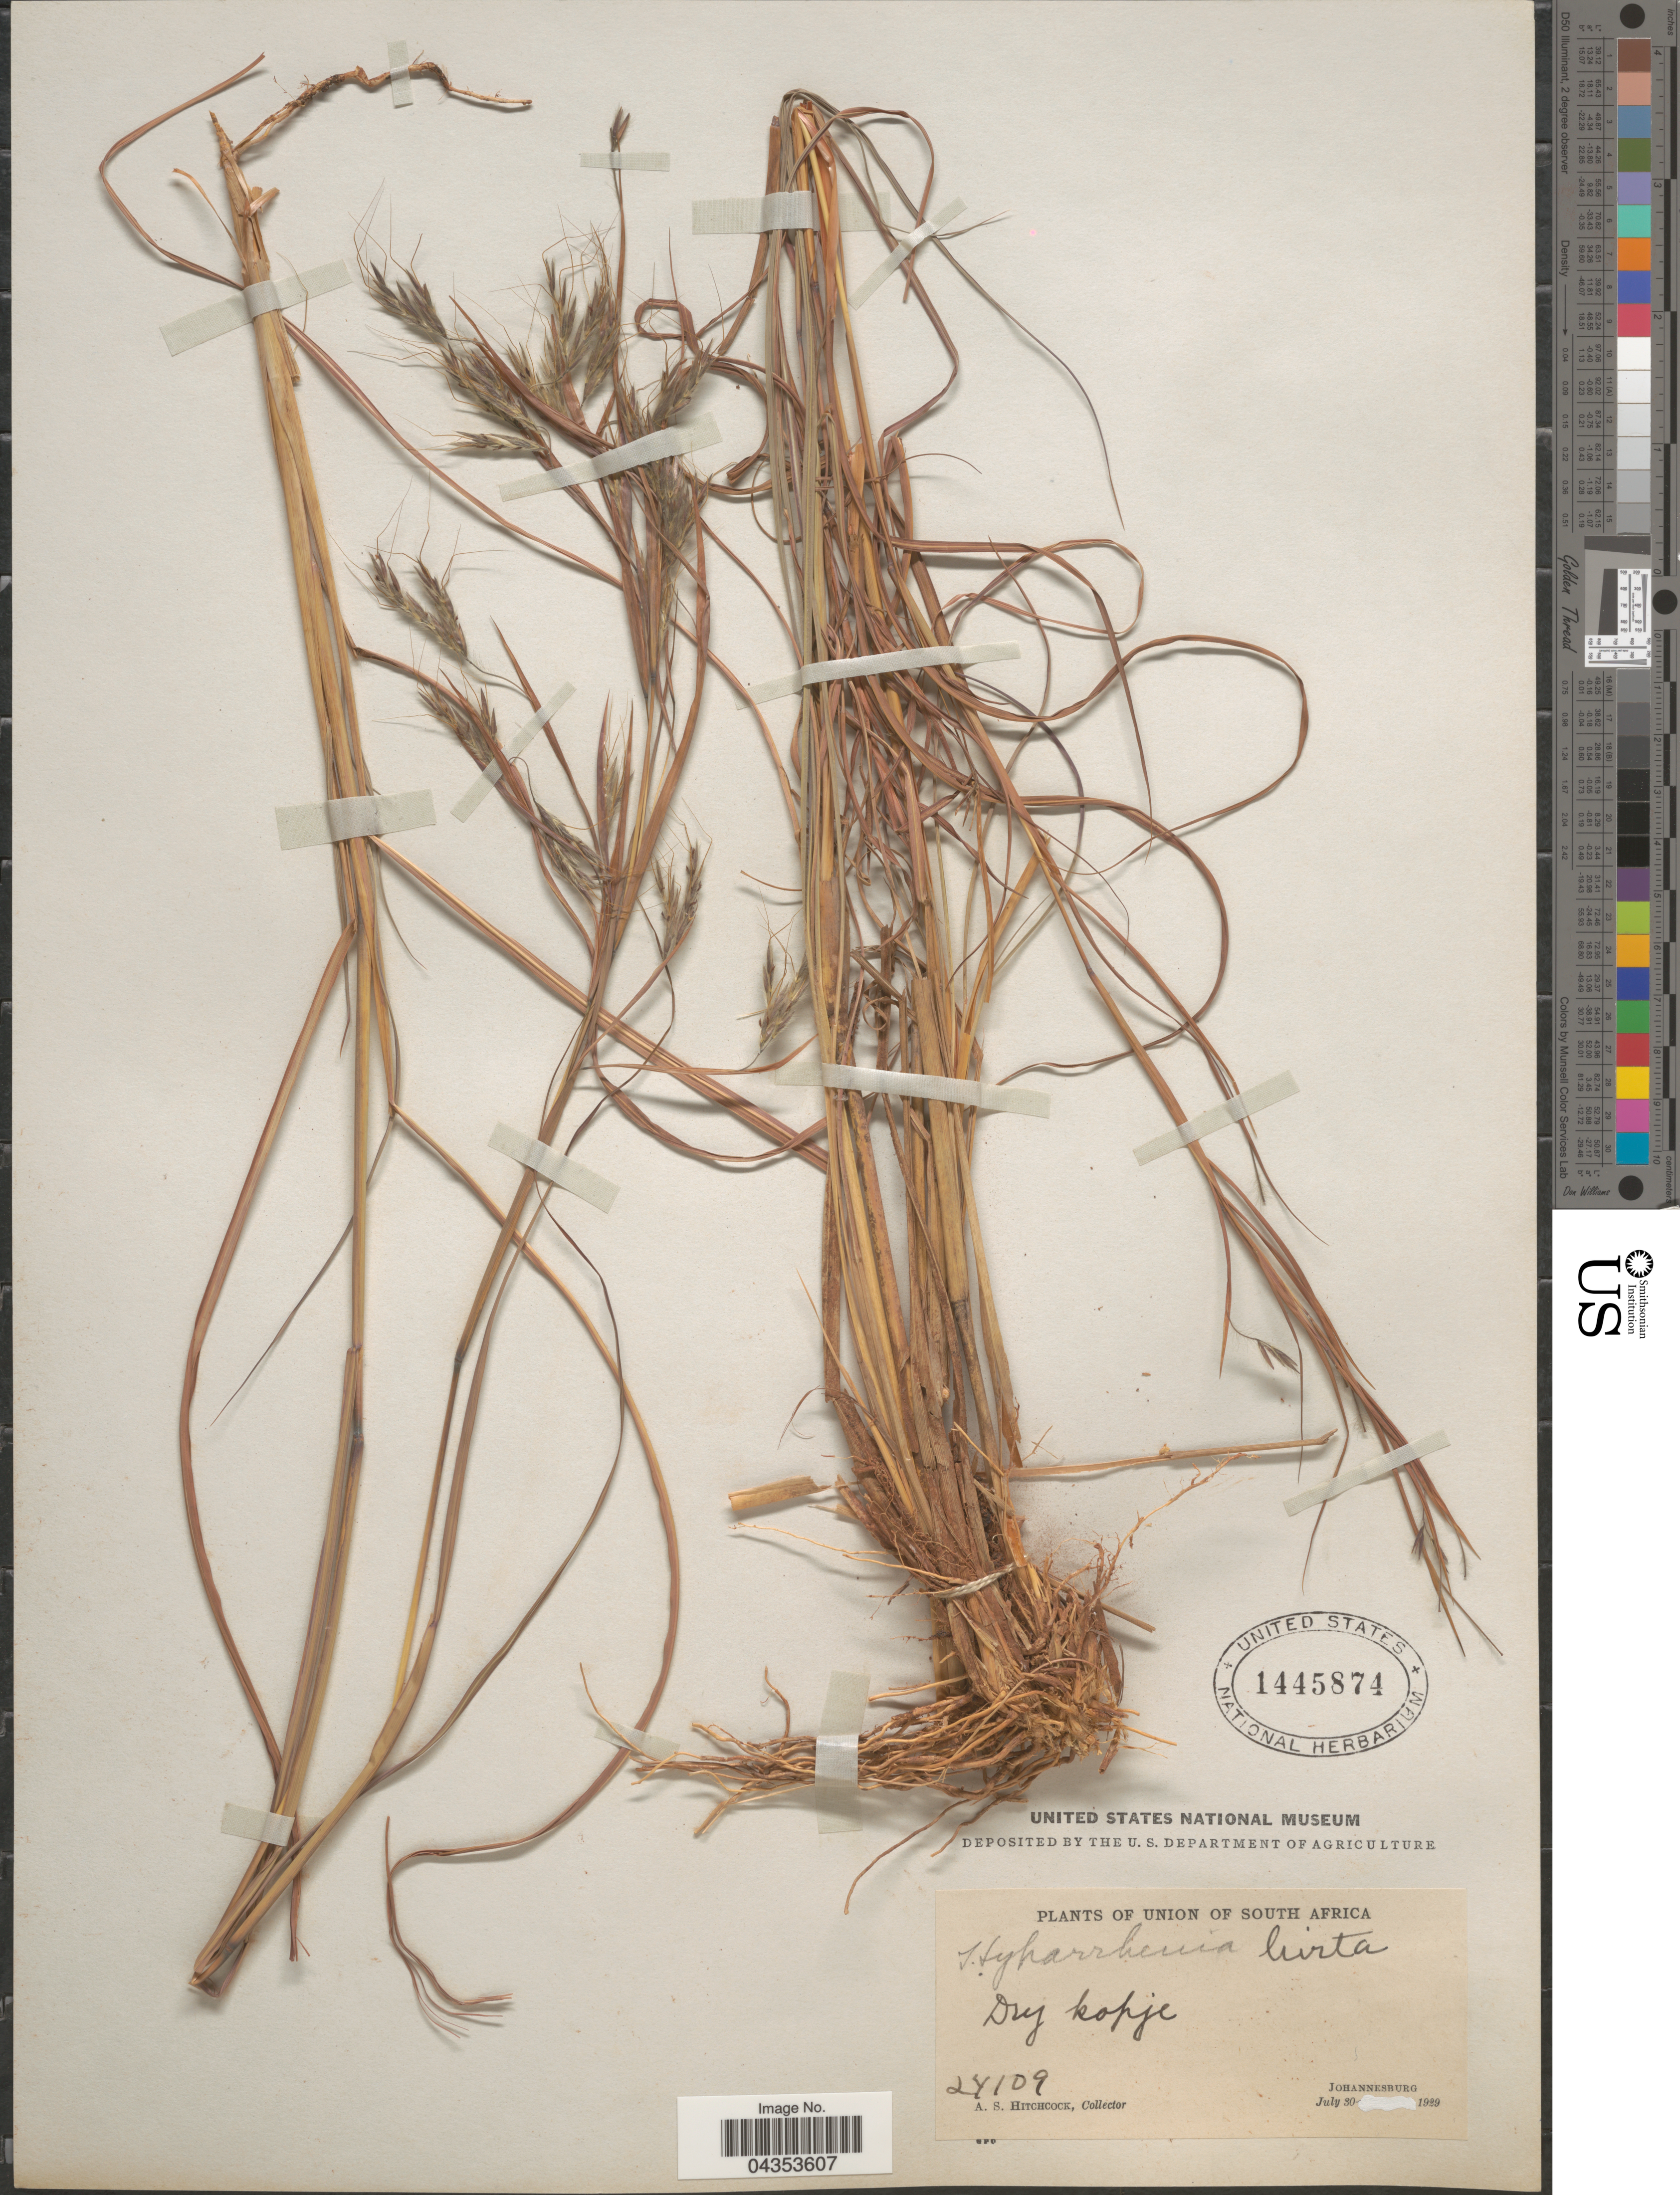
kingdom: Plantae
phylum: Tracheophyta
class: Liliopsida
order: Poales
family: Poaceae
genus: Hyparrhenia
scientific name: Hyparrhenia hirta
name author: (L.) Stapf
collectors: A. S. Hitchcock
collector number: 24109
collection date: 1929-07-30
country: South Africa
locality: Union of South Africa. Dry kopje. Johannesburg.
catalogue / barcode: US 1445874